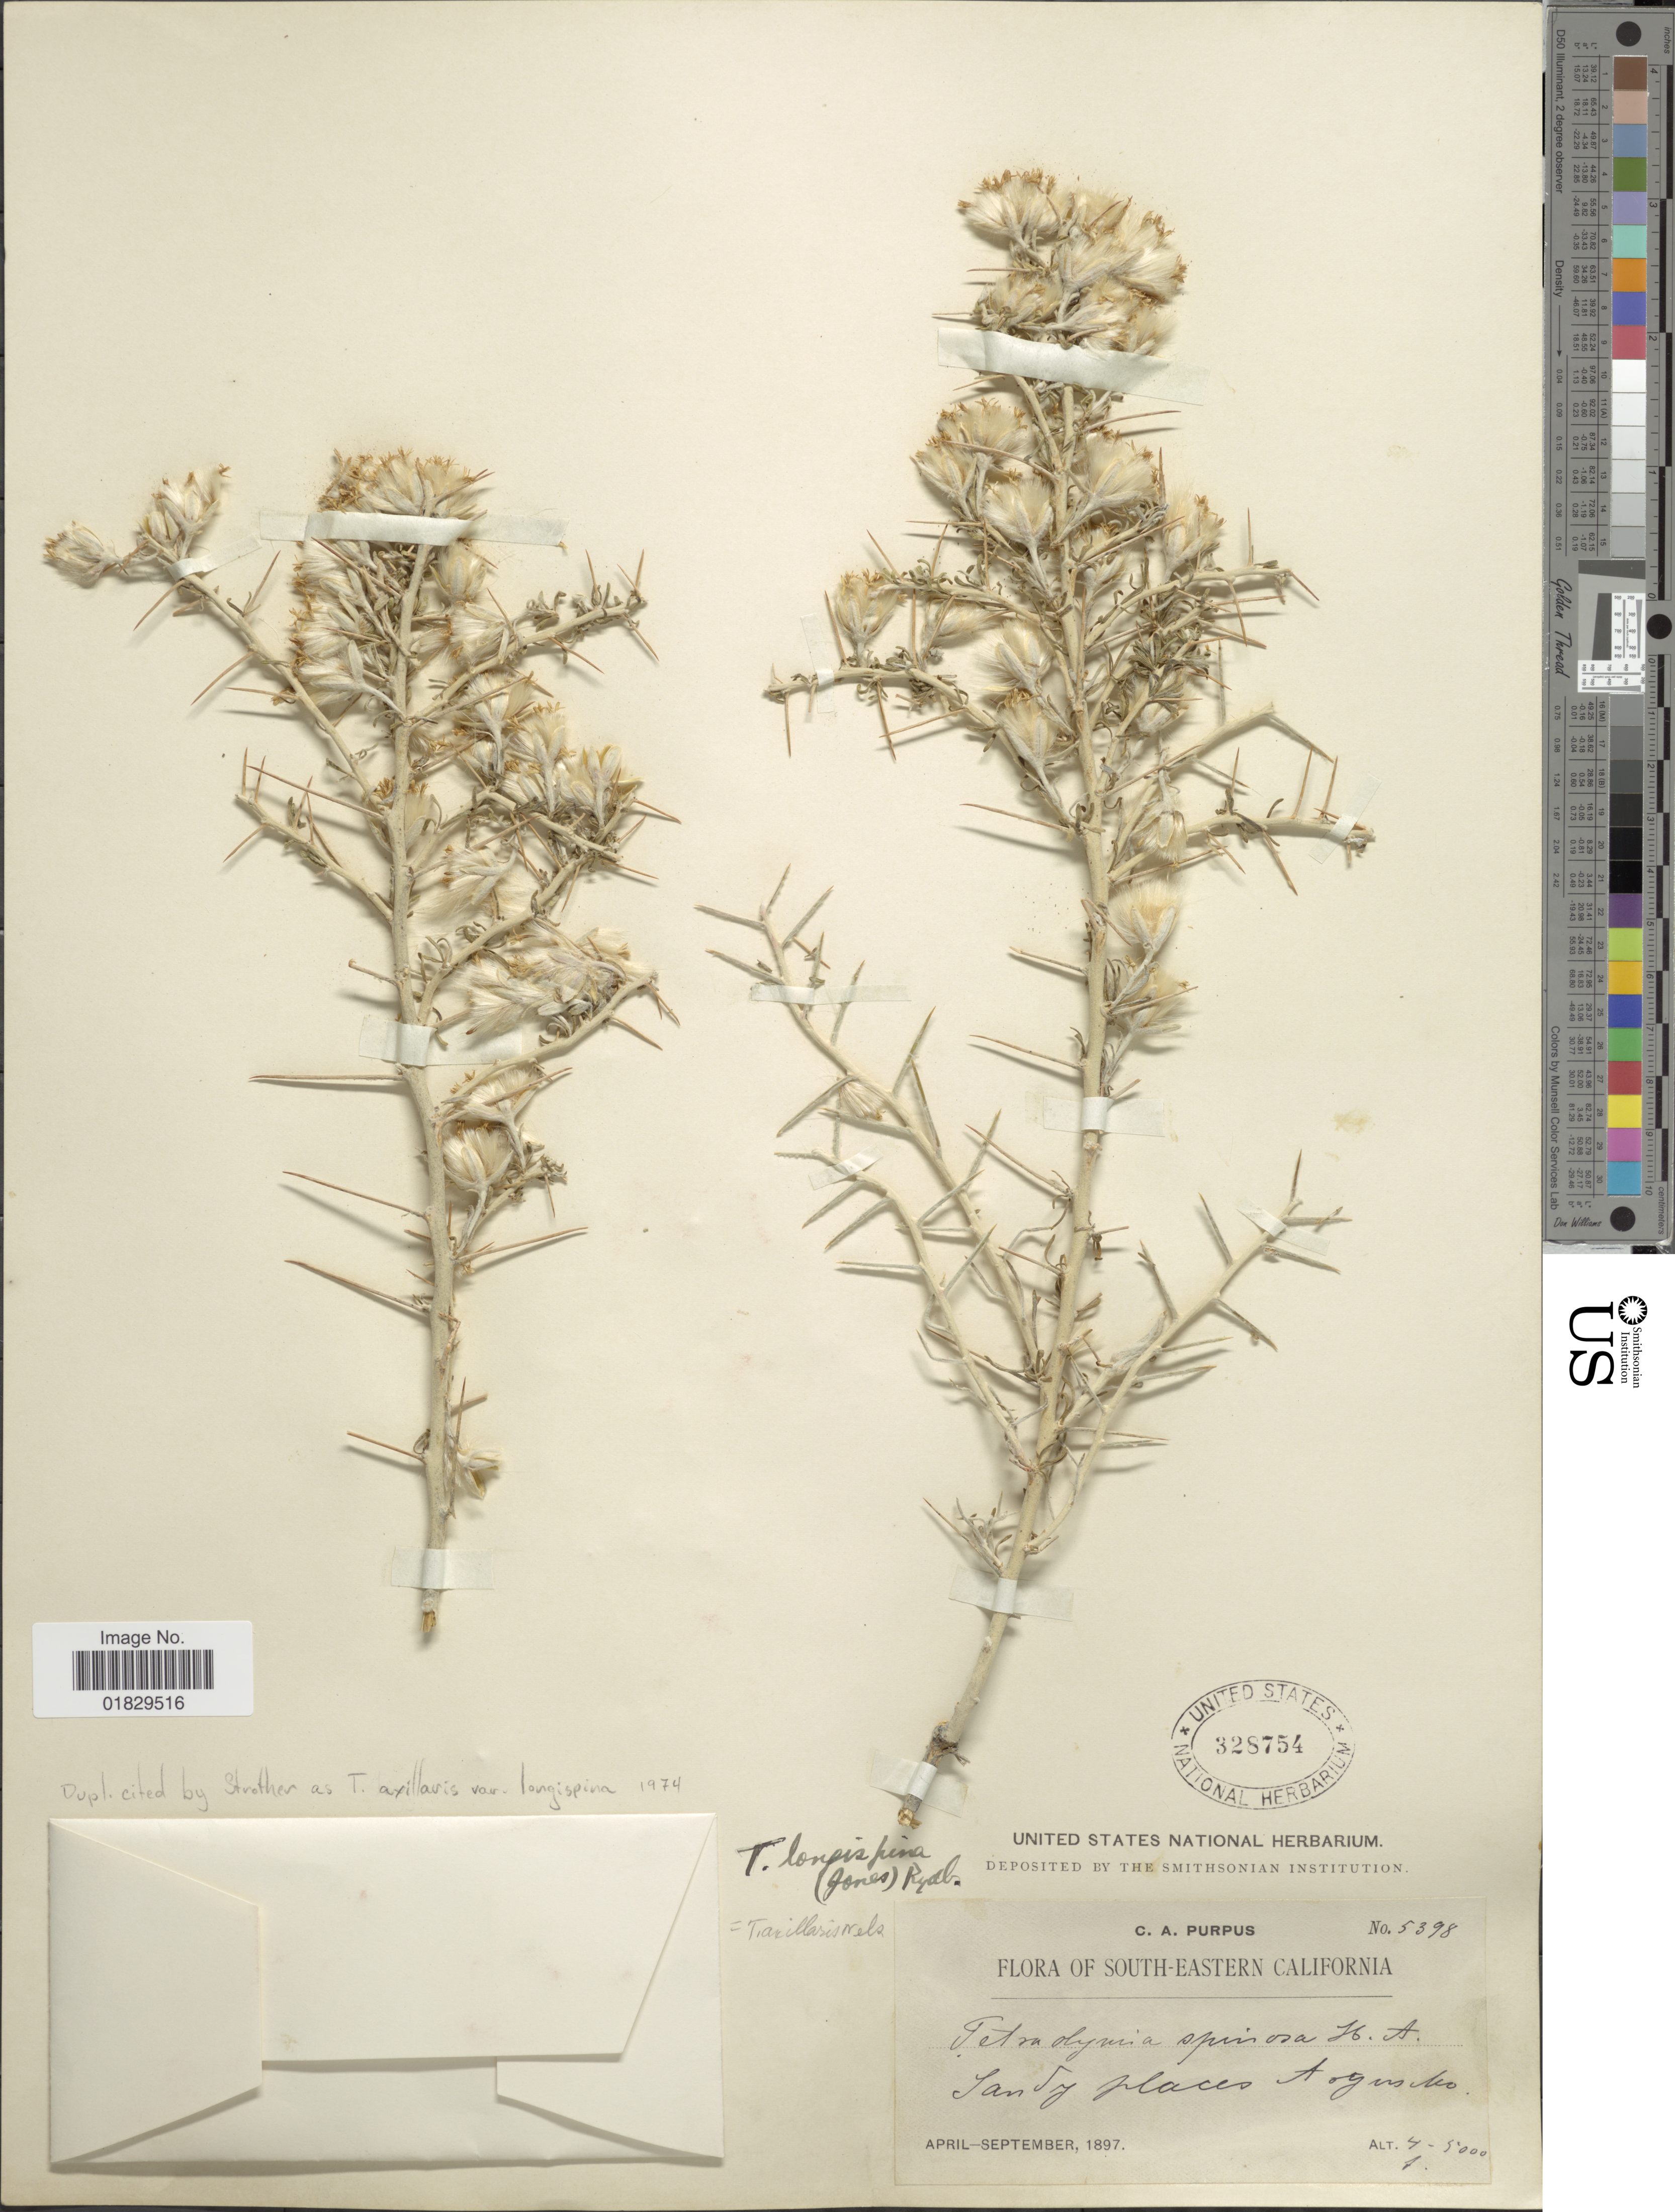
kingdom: Plantae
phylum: Tracheophyta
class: Magnoliopsida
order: Asterales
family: Asteraceae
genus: Tetradymia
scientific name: Tetradymia axillaris var. longispina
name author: (M.E. Jones) Strother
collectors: C. A. Purpus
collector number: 5398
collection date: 1897-04/1897-09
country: United States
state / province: California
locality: South-Eastern California. Sandy places, Argus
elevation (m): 1219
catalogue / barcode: US 328754